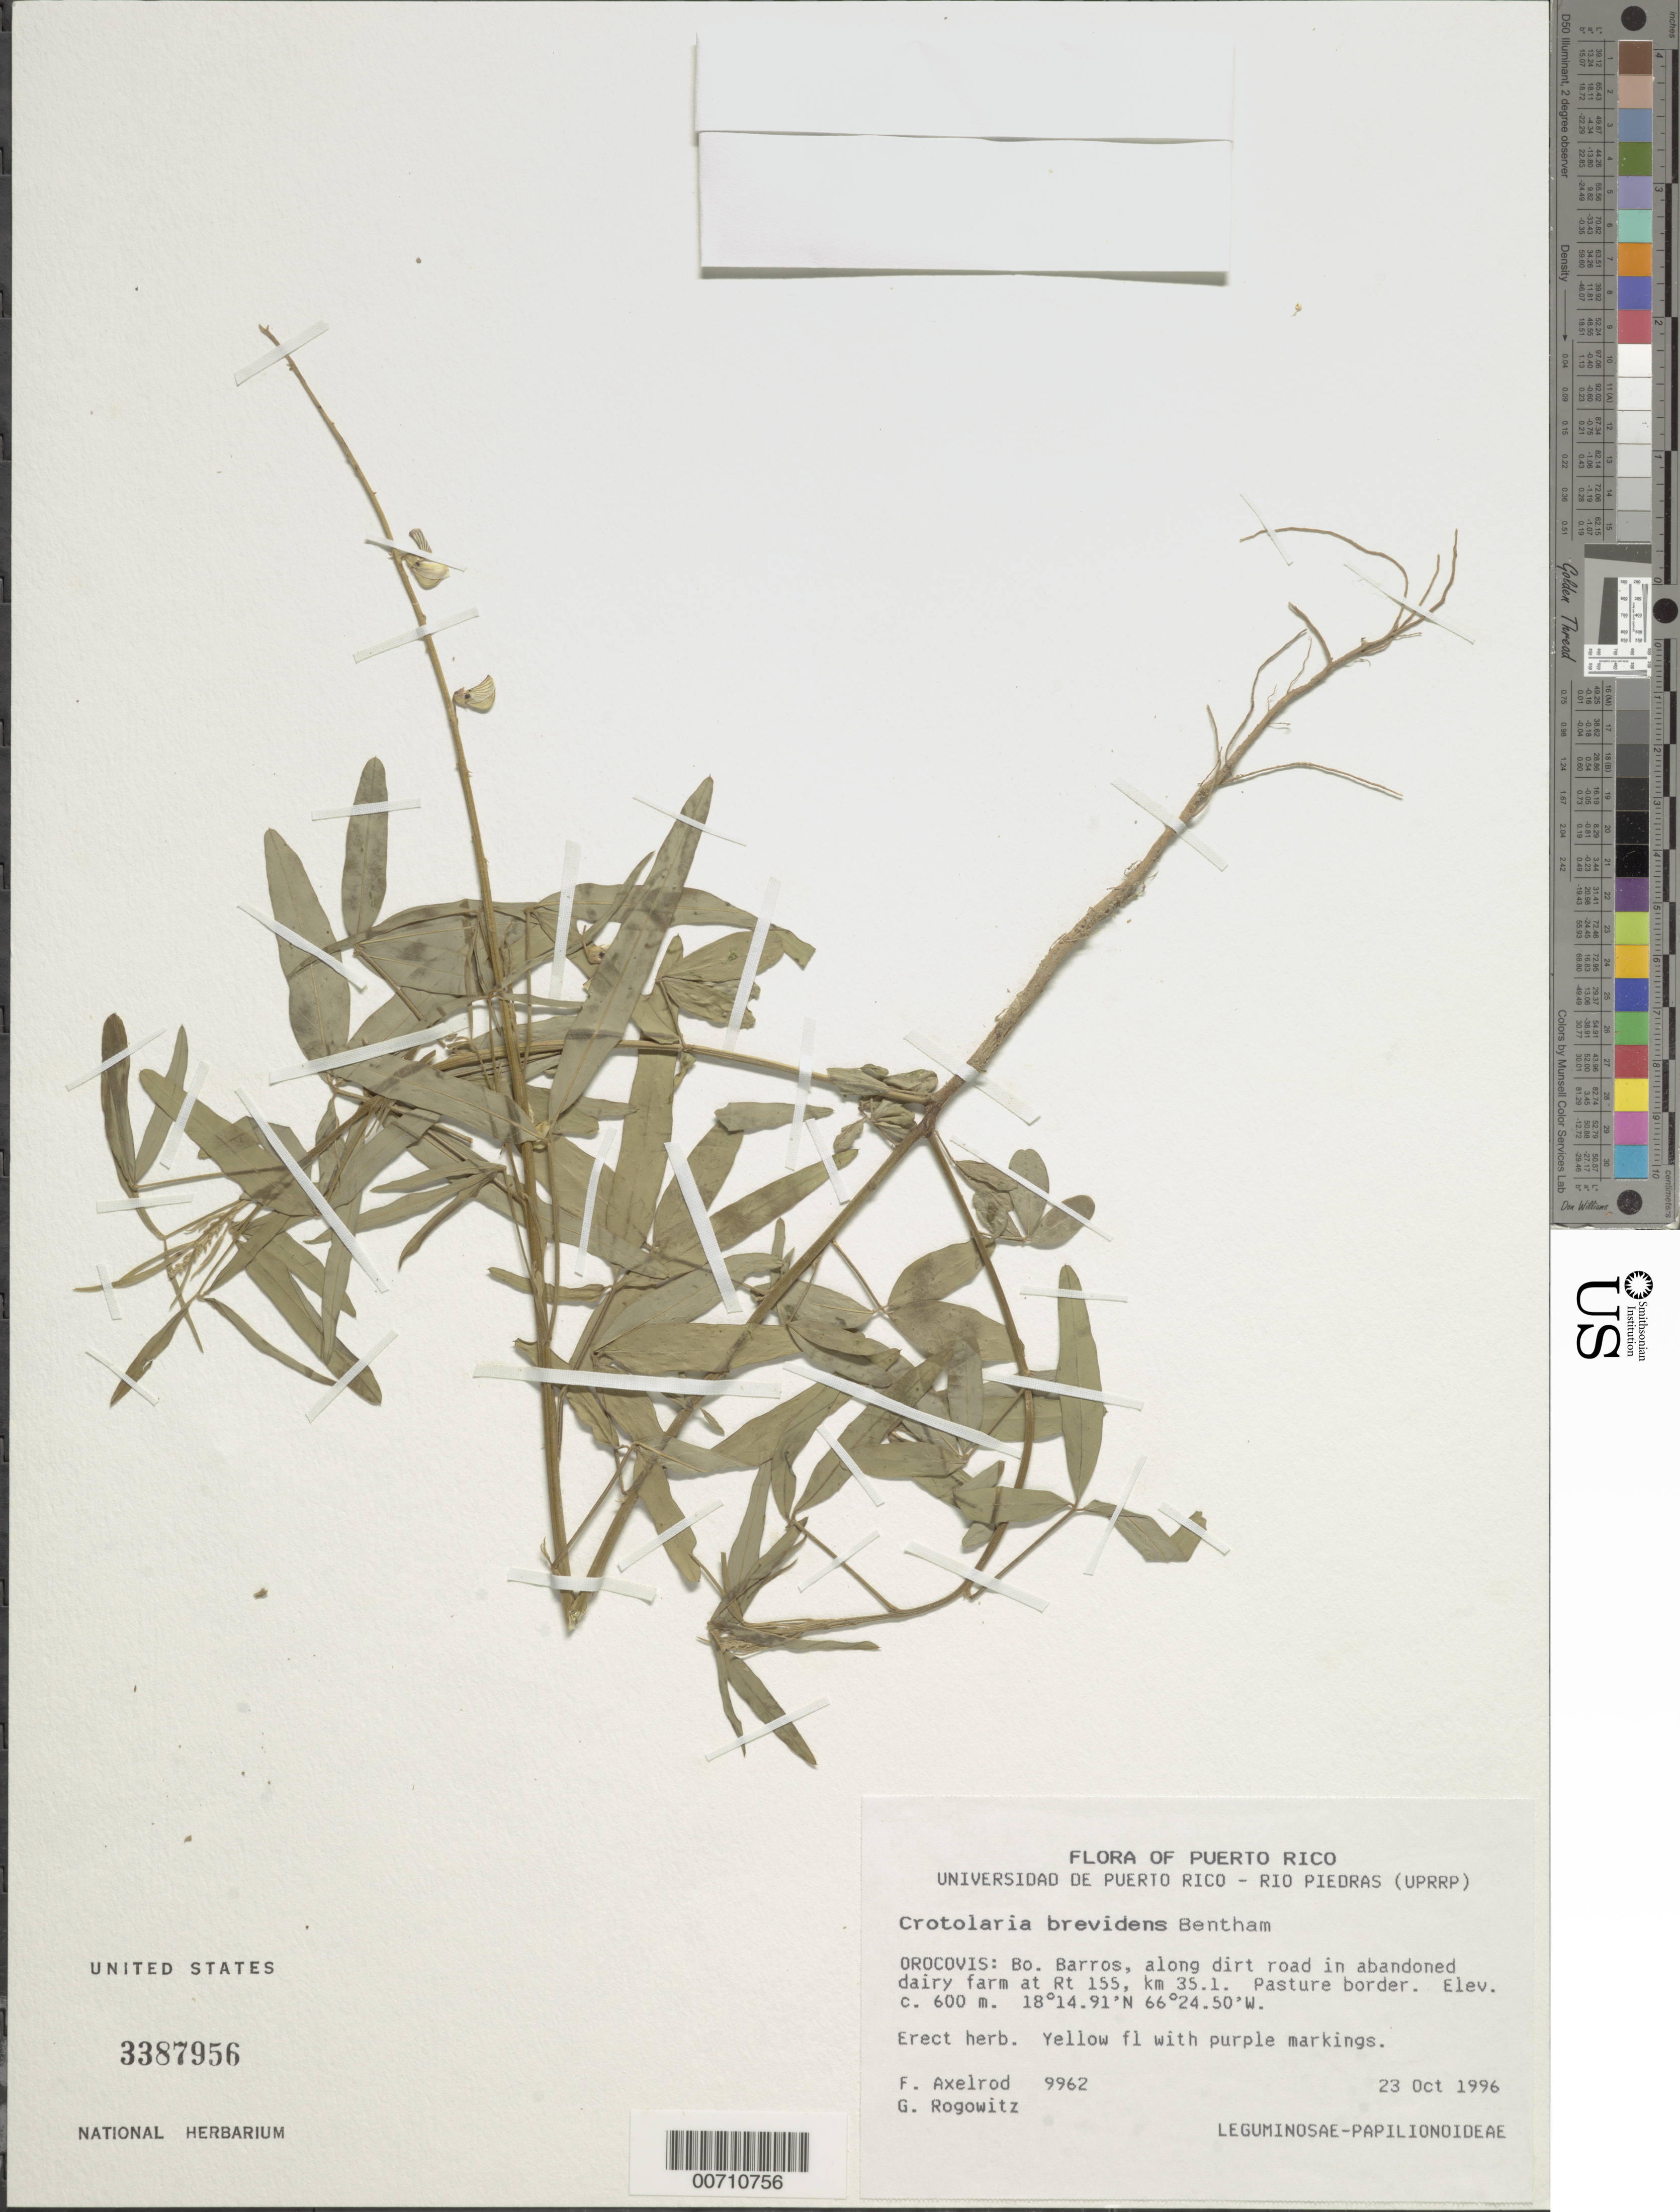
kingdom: Plantae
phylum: Tracheophyta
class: Magnoliopsida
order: Fabales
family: Fabaceae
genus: Crotalaria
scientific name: Crotalaria brevidens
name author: Benth.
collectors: F. S. Axelrod & G. Rogowitz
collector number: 9962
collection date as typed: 23 Oct 1996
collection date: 1996-10-23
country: Puerto Rico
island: Greater Antilles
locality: Orocovis: Bo. Barros, along dirt road in abandoned dairy farm at Rt 155, km 35.1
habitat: Pasture border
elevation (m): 600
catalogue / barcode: US 3387956